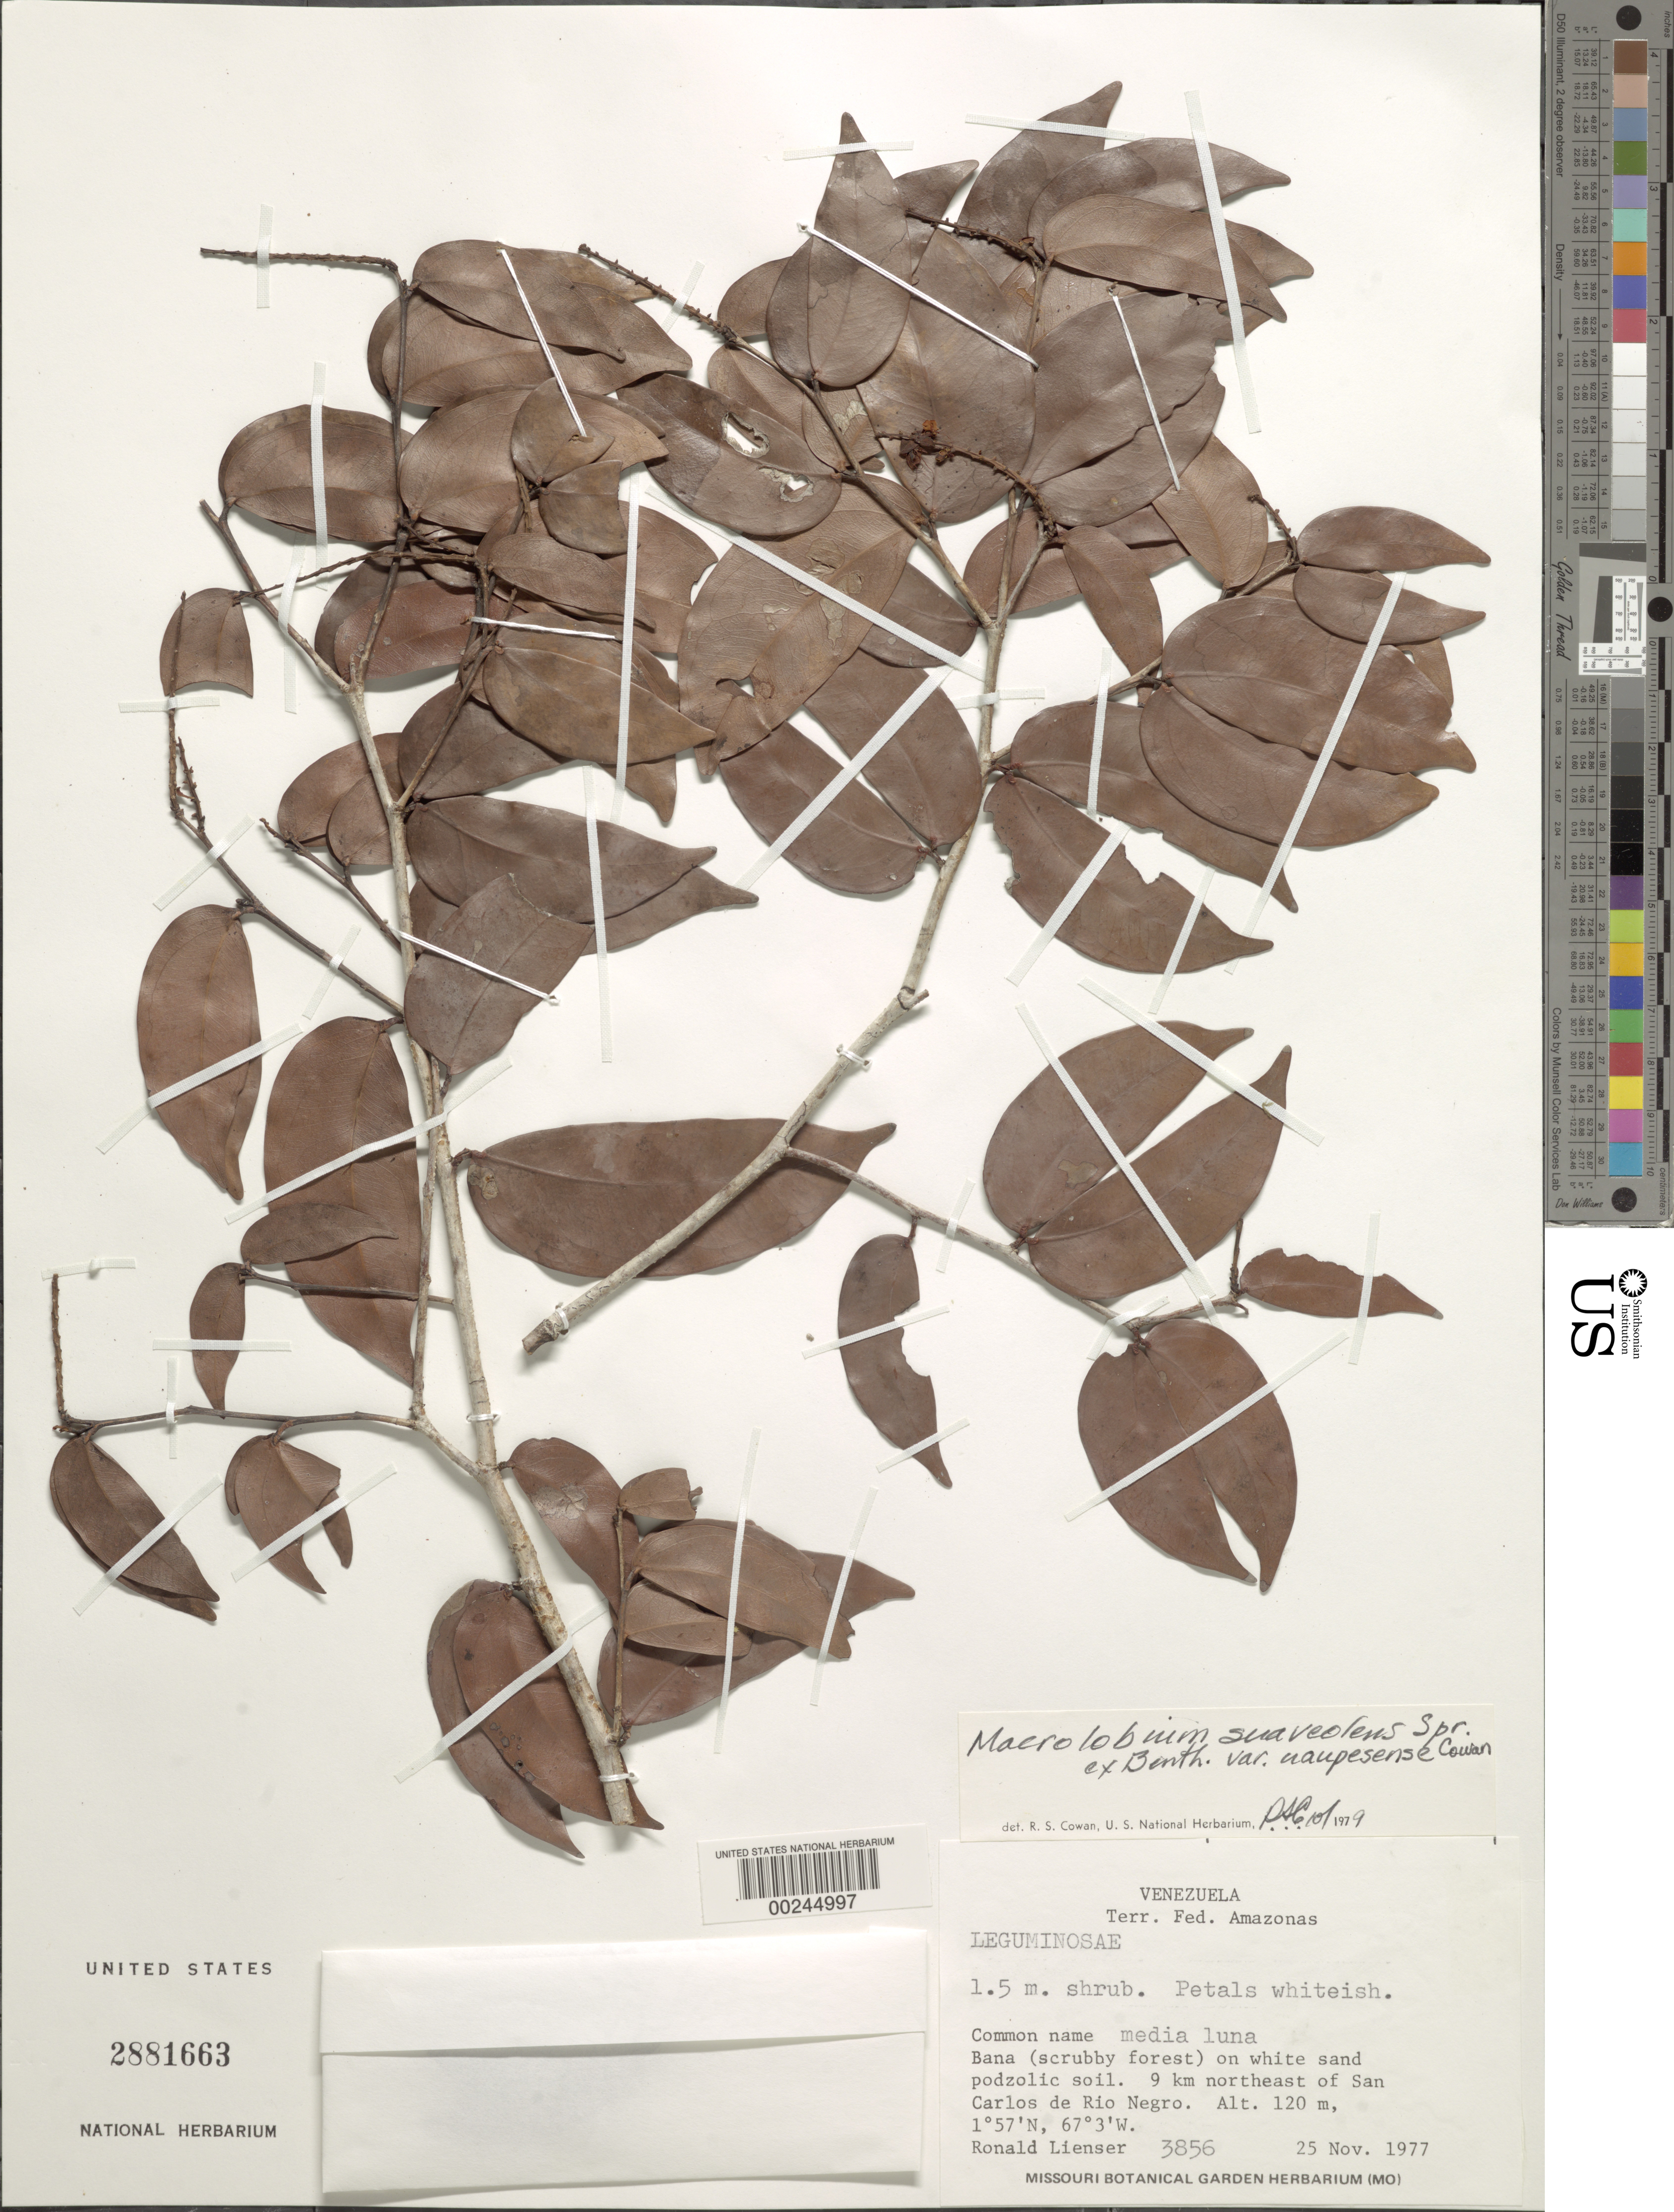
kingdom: Plantae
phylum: Tracheophyta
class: Magnoliopsida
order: Fabales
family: Fabaceae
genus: Macrolobium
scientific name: Macrolobium suaveolens var. uaupesnese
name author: R.S. Cowan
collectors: R. L. Liesner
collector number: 3856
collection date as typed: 25 Nov 1977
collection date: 1977-11-25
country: Venezuela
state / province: Amazonas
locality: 9 km ne of san carlos de rio negro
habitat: Bana (scrubby forest) on white sand podzolic soil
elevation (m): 120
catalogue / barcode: US 2881663